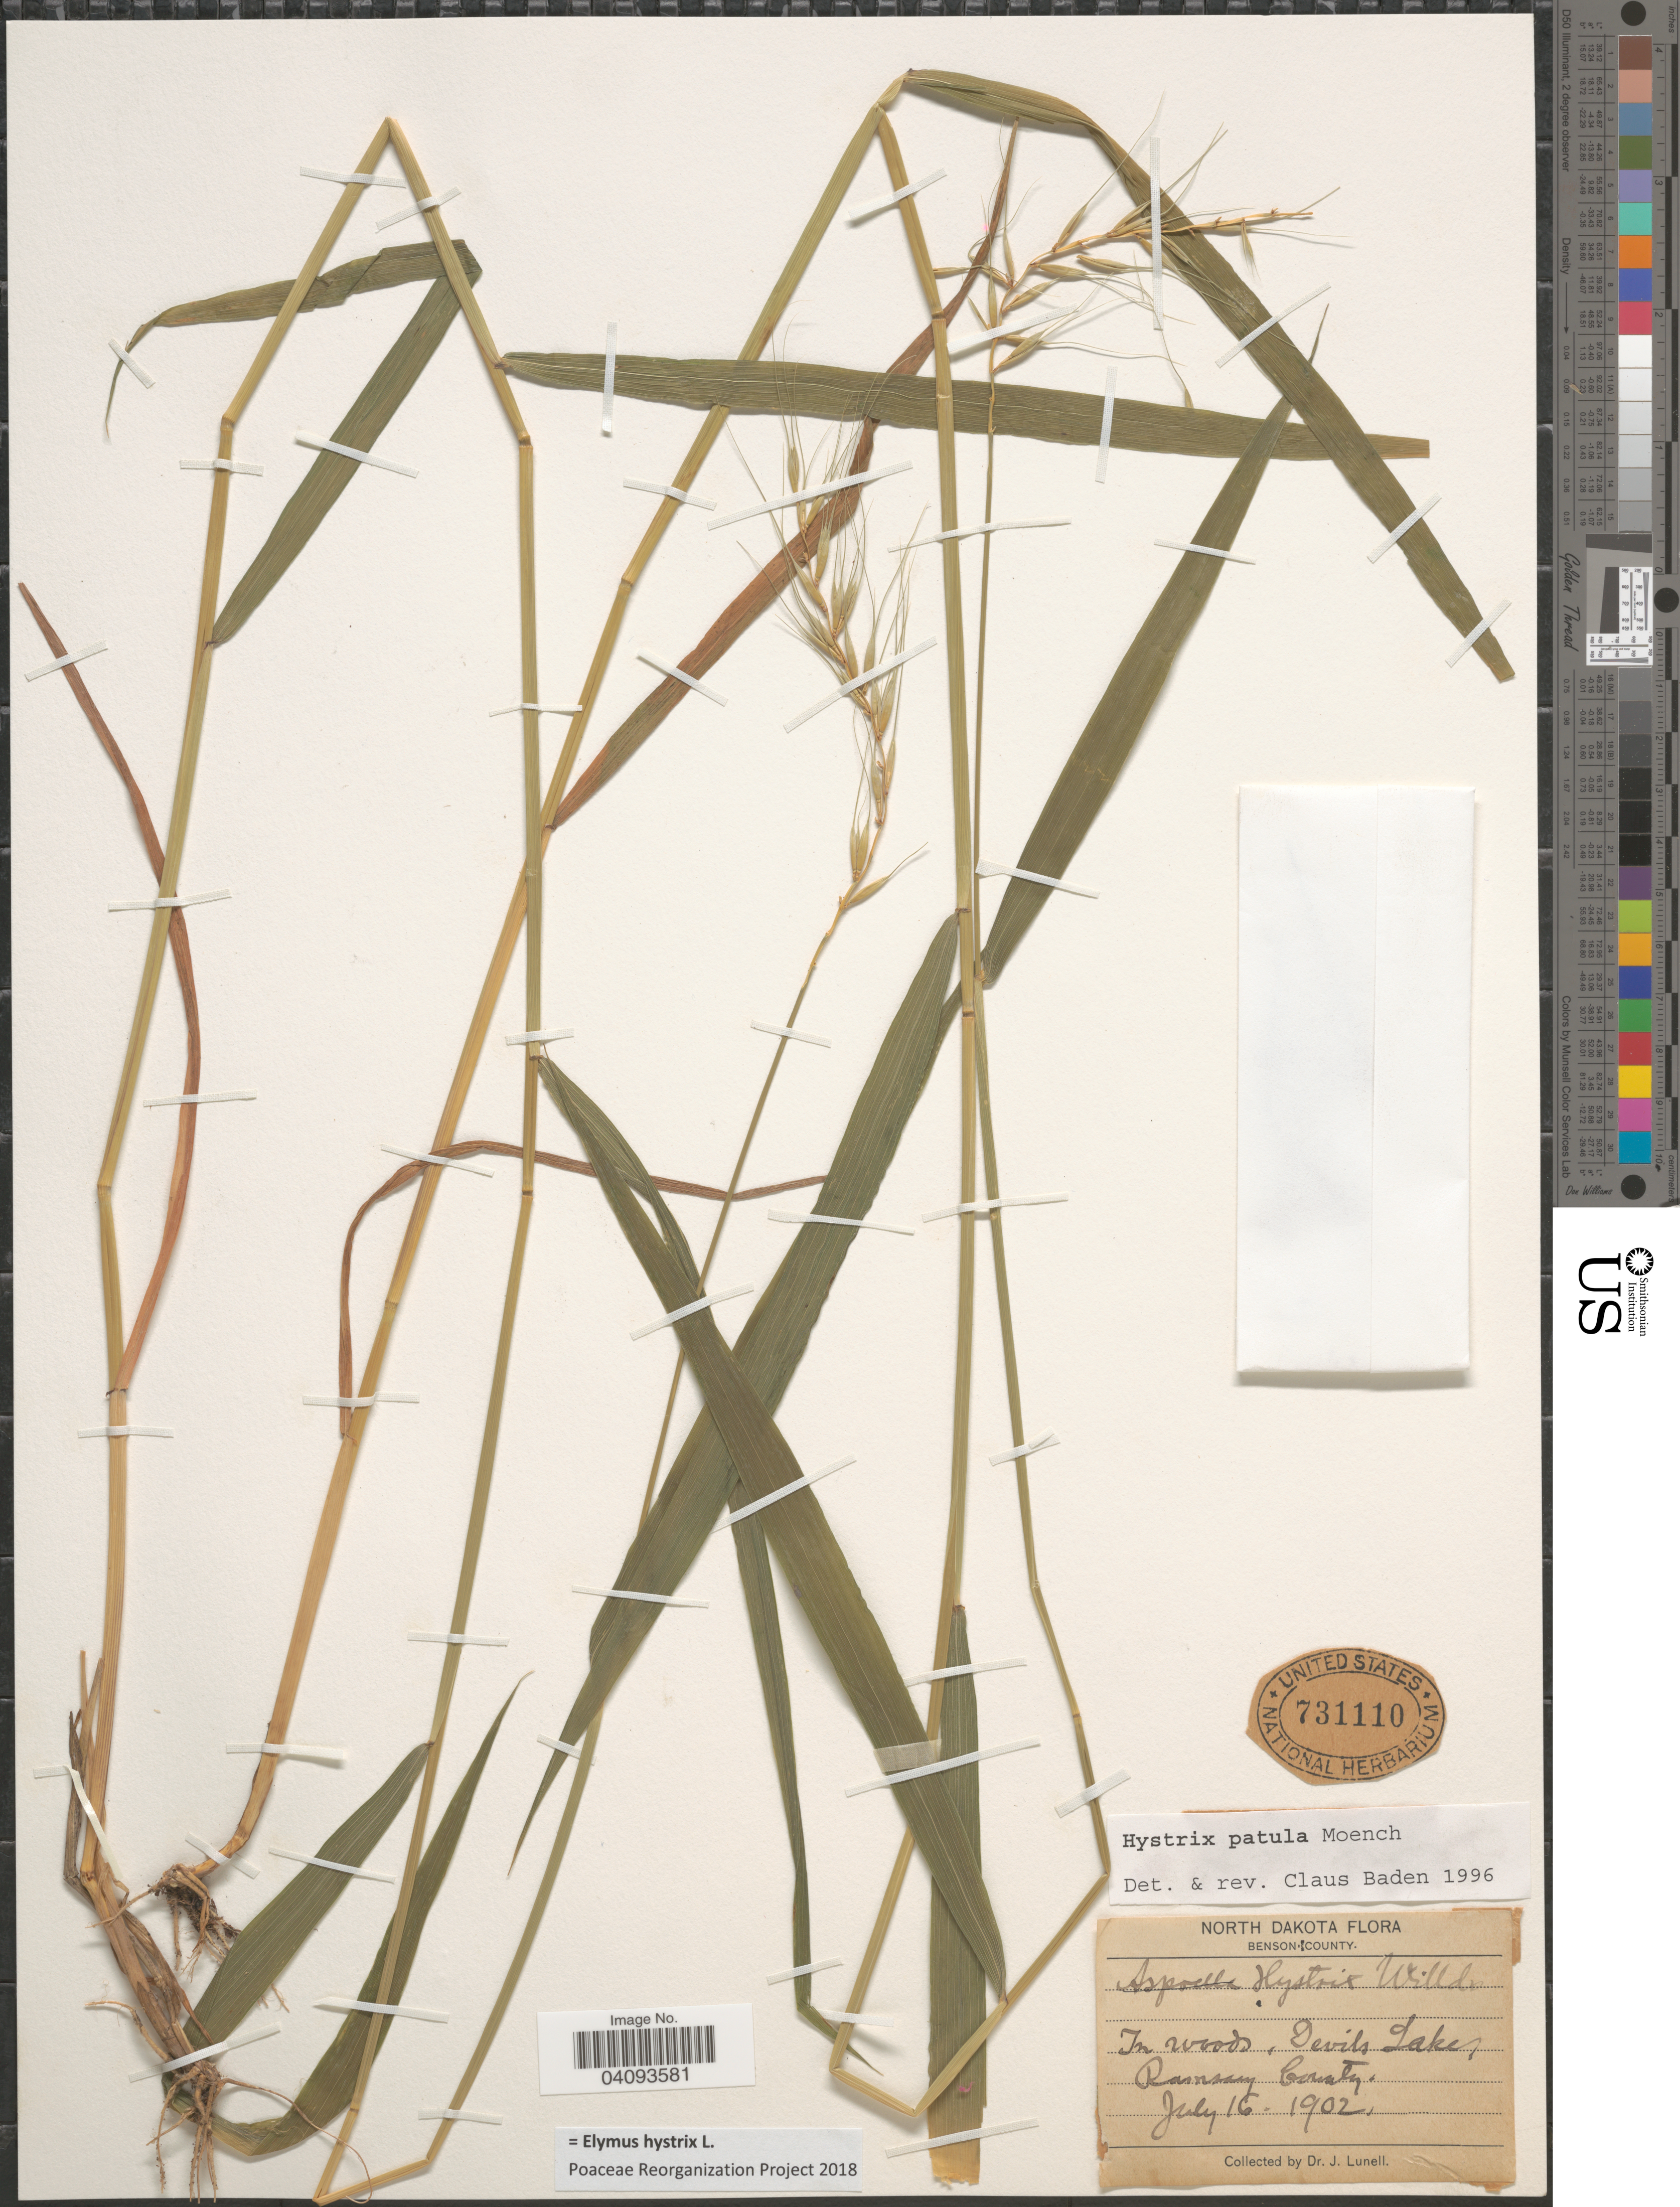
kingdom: Plantae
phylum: Tracheophyta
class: Liliopsida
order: Poales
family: Poaceae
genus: Elymus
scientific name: Elymus hystrix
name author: L.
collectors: J. Lunell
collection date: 1902-07-16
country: United States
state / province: North Dakota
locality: Benson County. Devils Lake. Ramsey County.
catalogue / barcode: US 731110